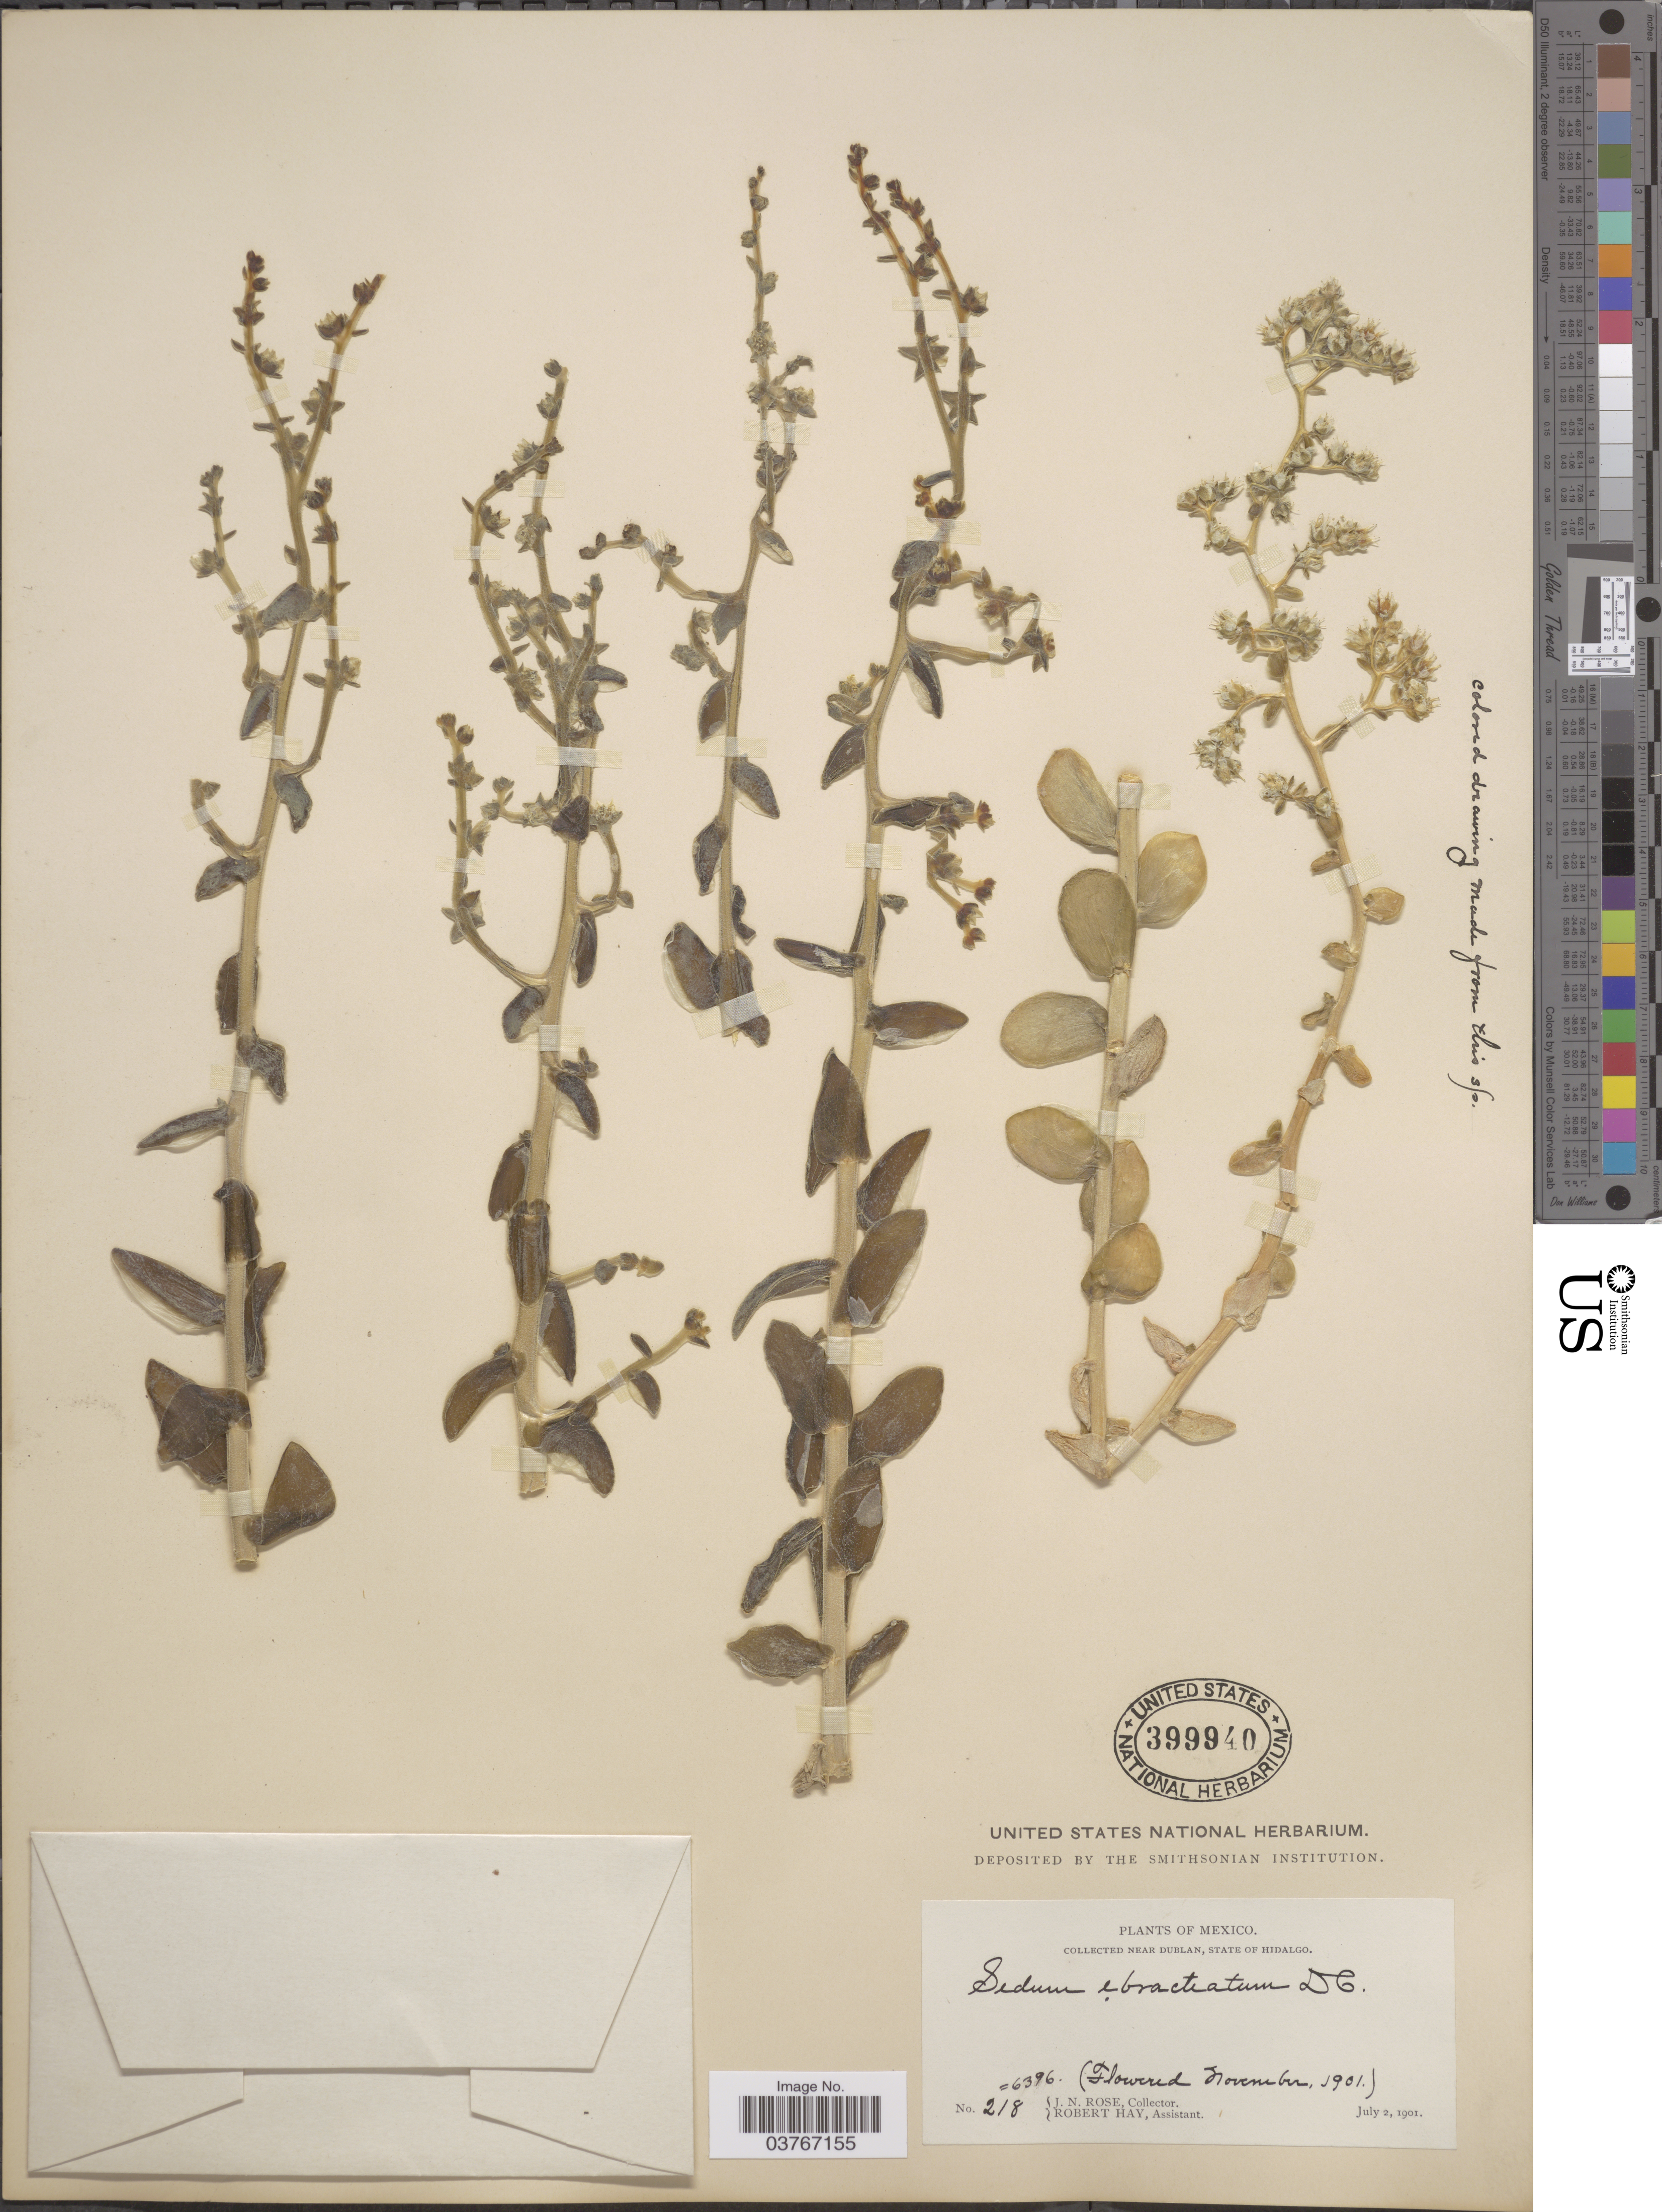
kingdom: Plantae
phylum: Tracheophyta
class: Magnoliopsida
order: Saxifragales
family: Crassulaceae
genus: Sedum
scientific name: Sedum ebracteatum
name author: Moc. & Sessé ex DC.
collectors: J. N. Rose & R. Hay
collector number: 218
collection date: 1901-07-02/1901-11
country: Mexico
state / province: Hidalgo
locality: Near Dublan.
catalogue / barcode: US 399940